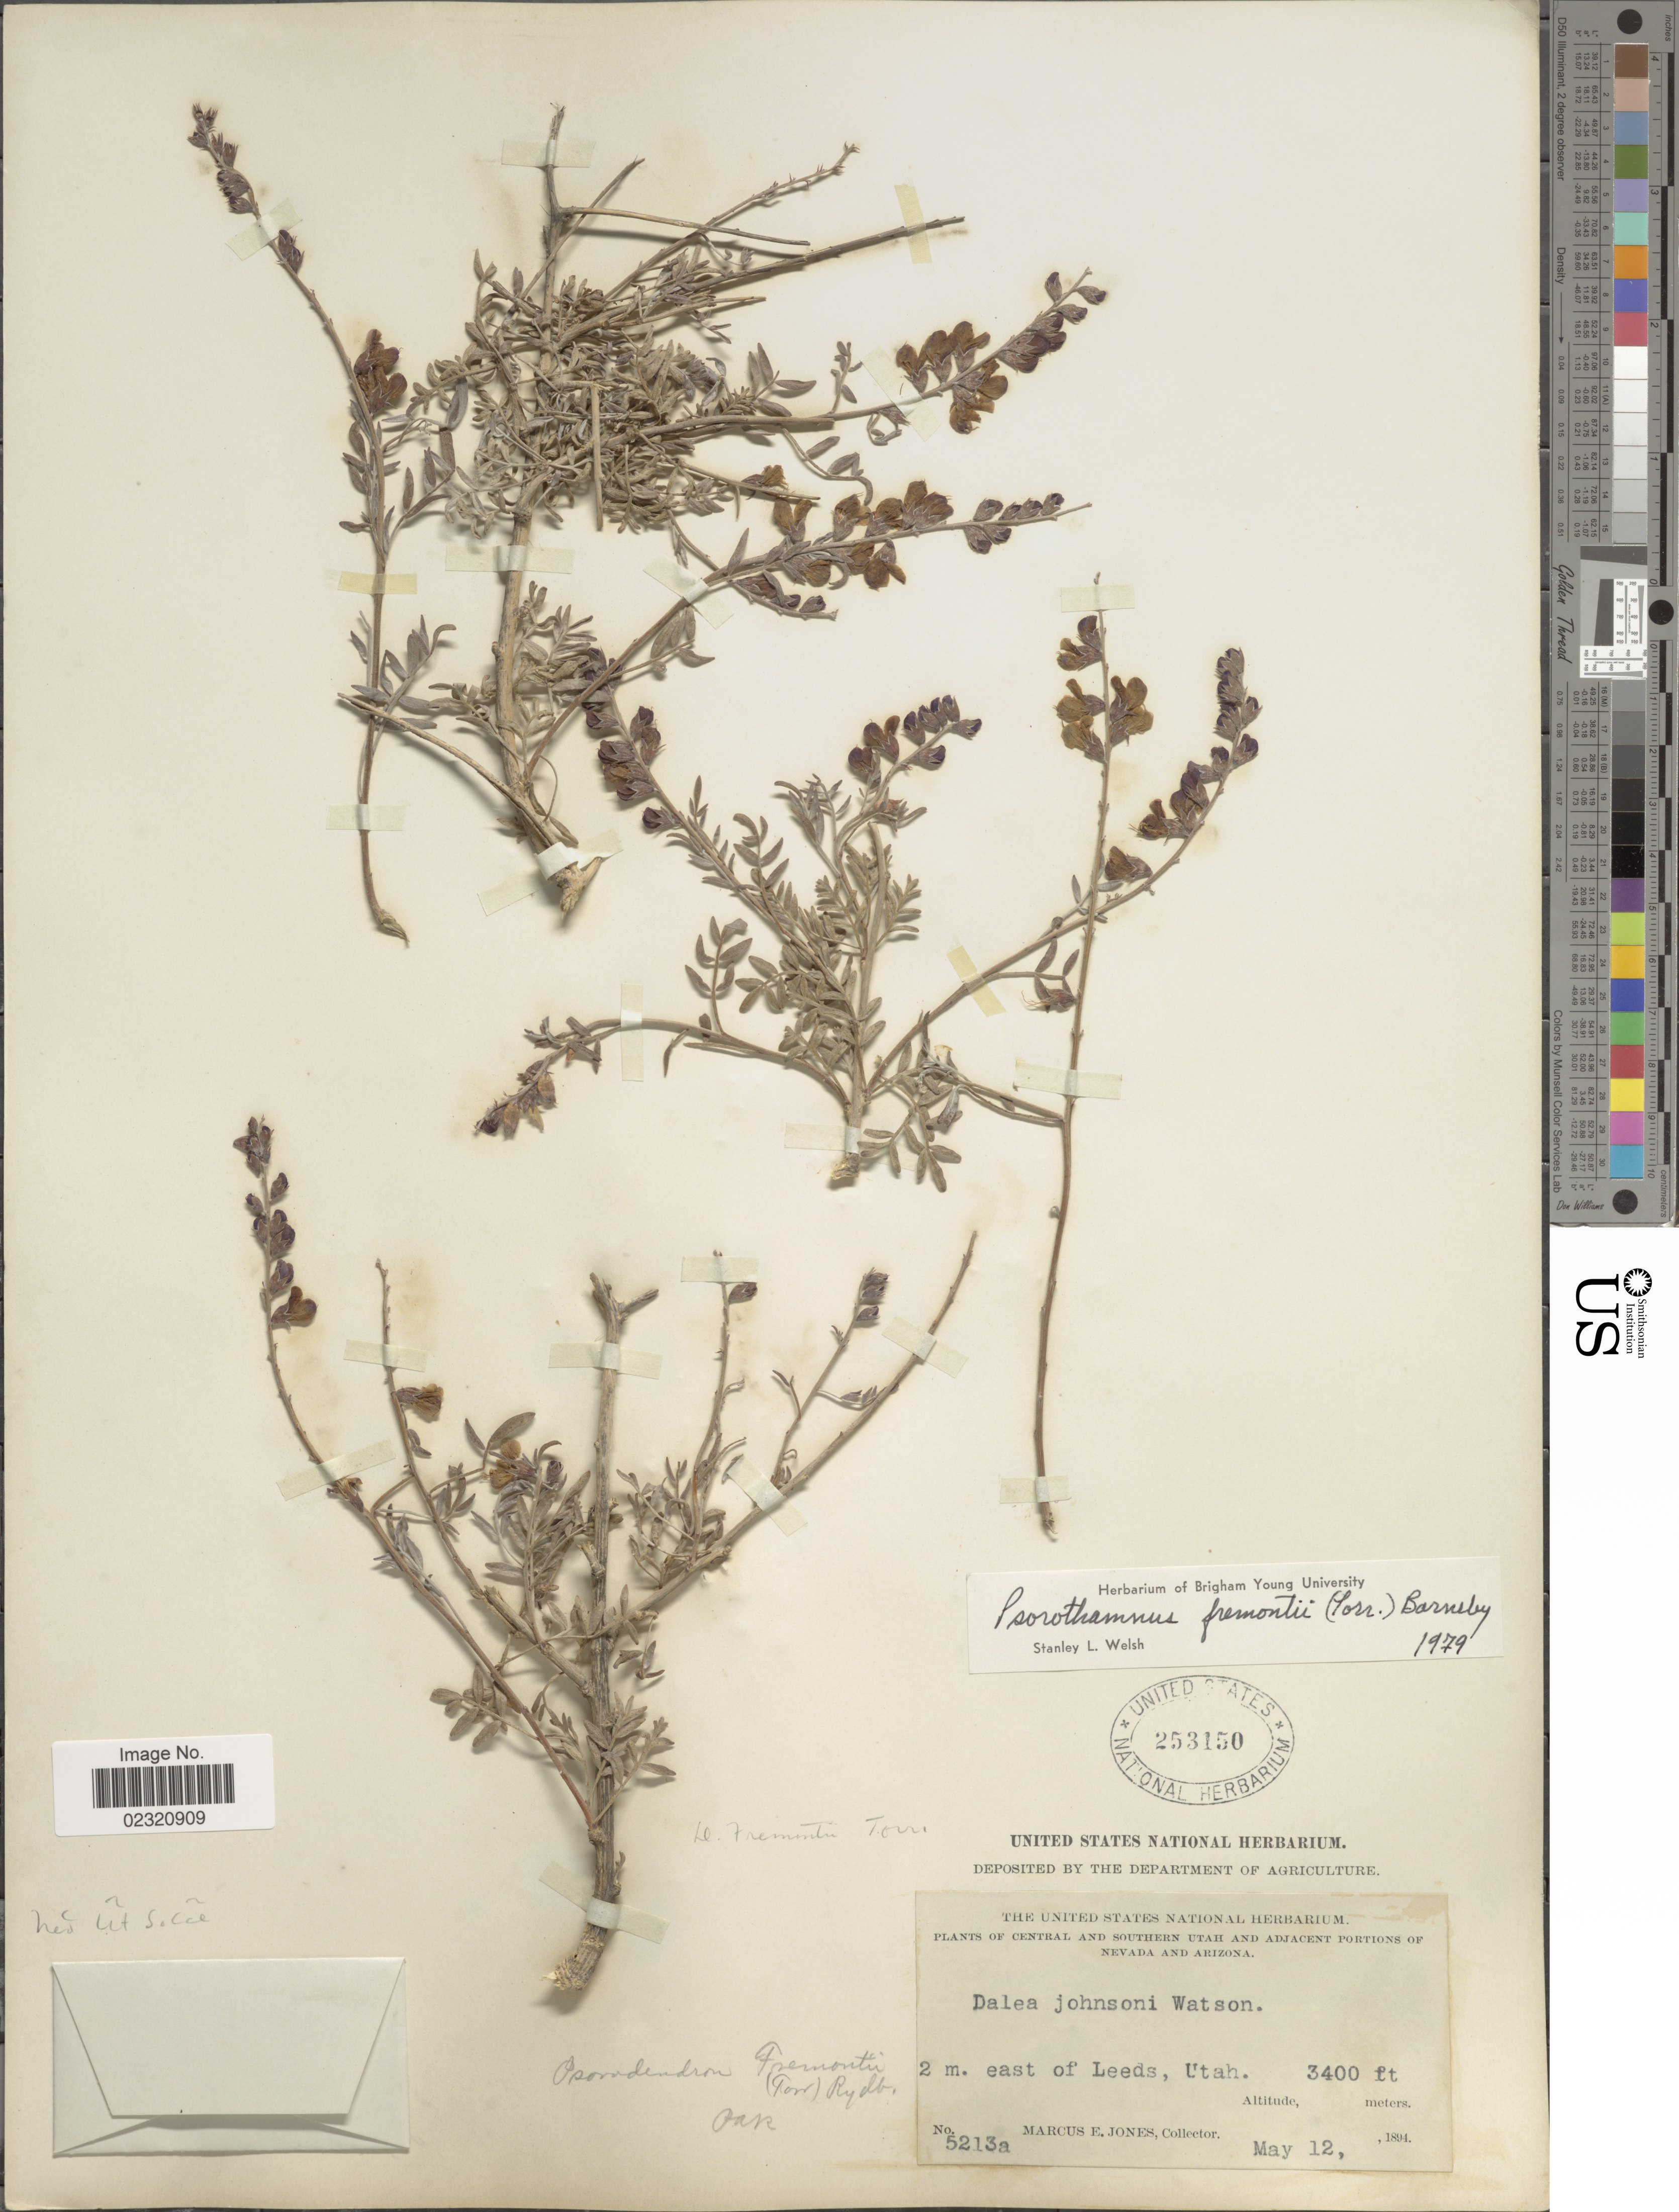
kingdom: Plantae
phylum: Tracheophyta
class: Magnoliopsida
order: Fabales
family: Fabaceae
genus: Psorothamnus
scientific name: Psorothamnus fremontii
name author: (Torr. ex A. Gray) Barneby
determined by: Welsh, Stanley L., (BRY), Brigham Young University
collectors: M. E. Jones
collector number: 5213a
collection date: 1894-05-12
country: United States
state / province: Utah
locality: Central and Southern Utah and Adjacent Portions of Nevada and Arizona, 2 m. east of Leeds, Utah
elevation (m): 1036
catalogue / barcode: US 253150